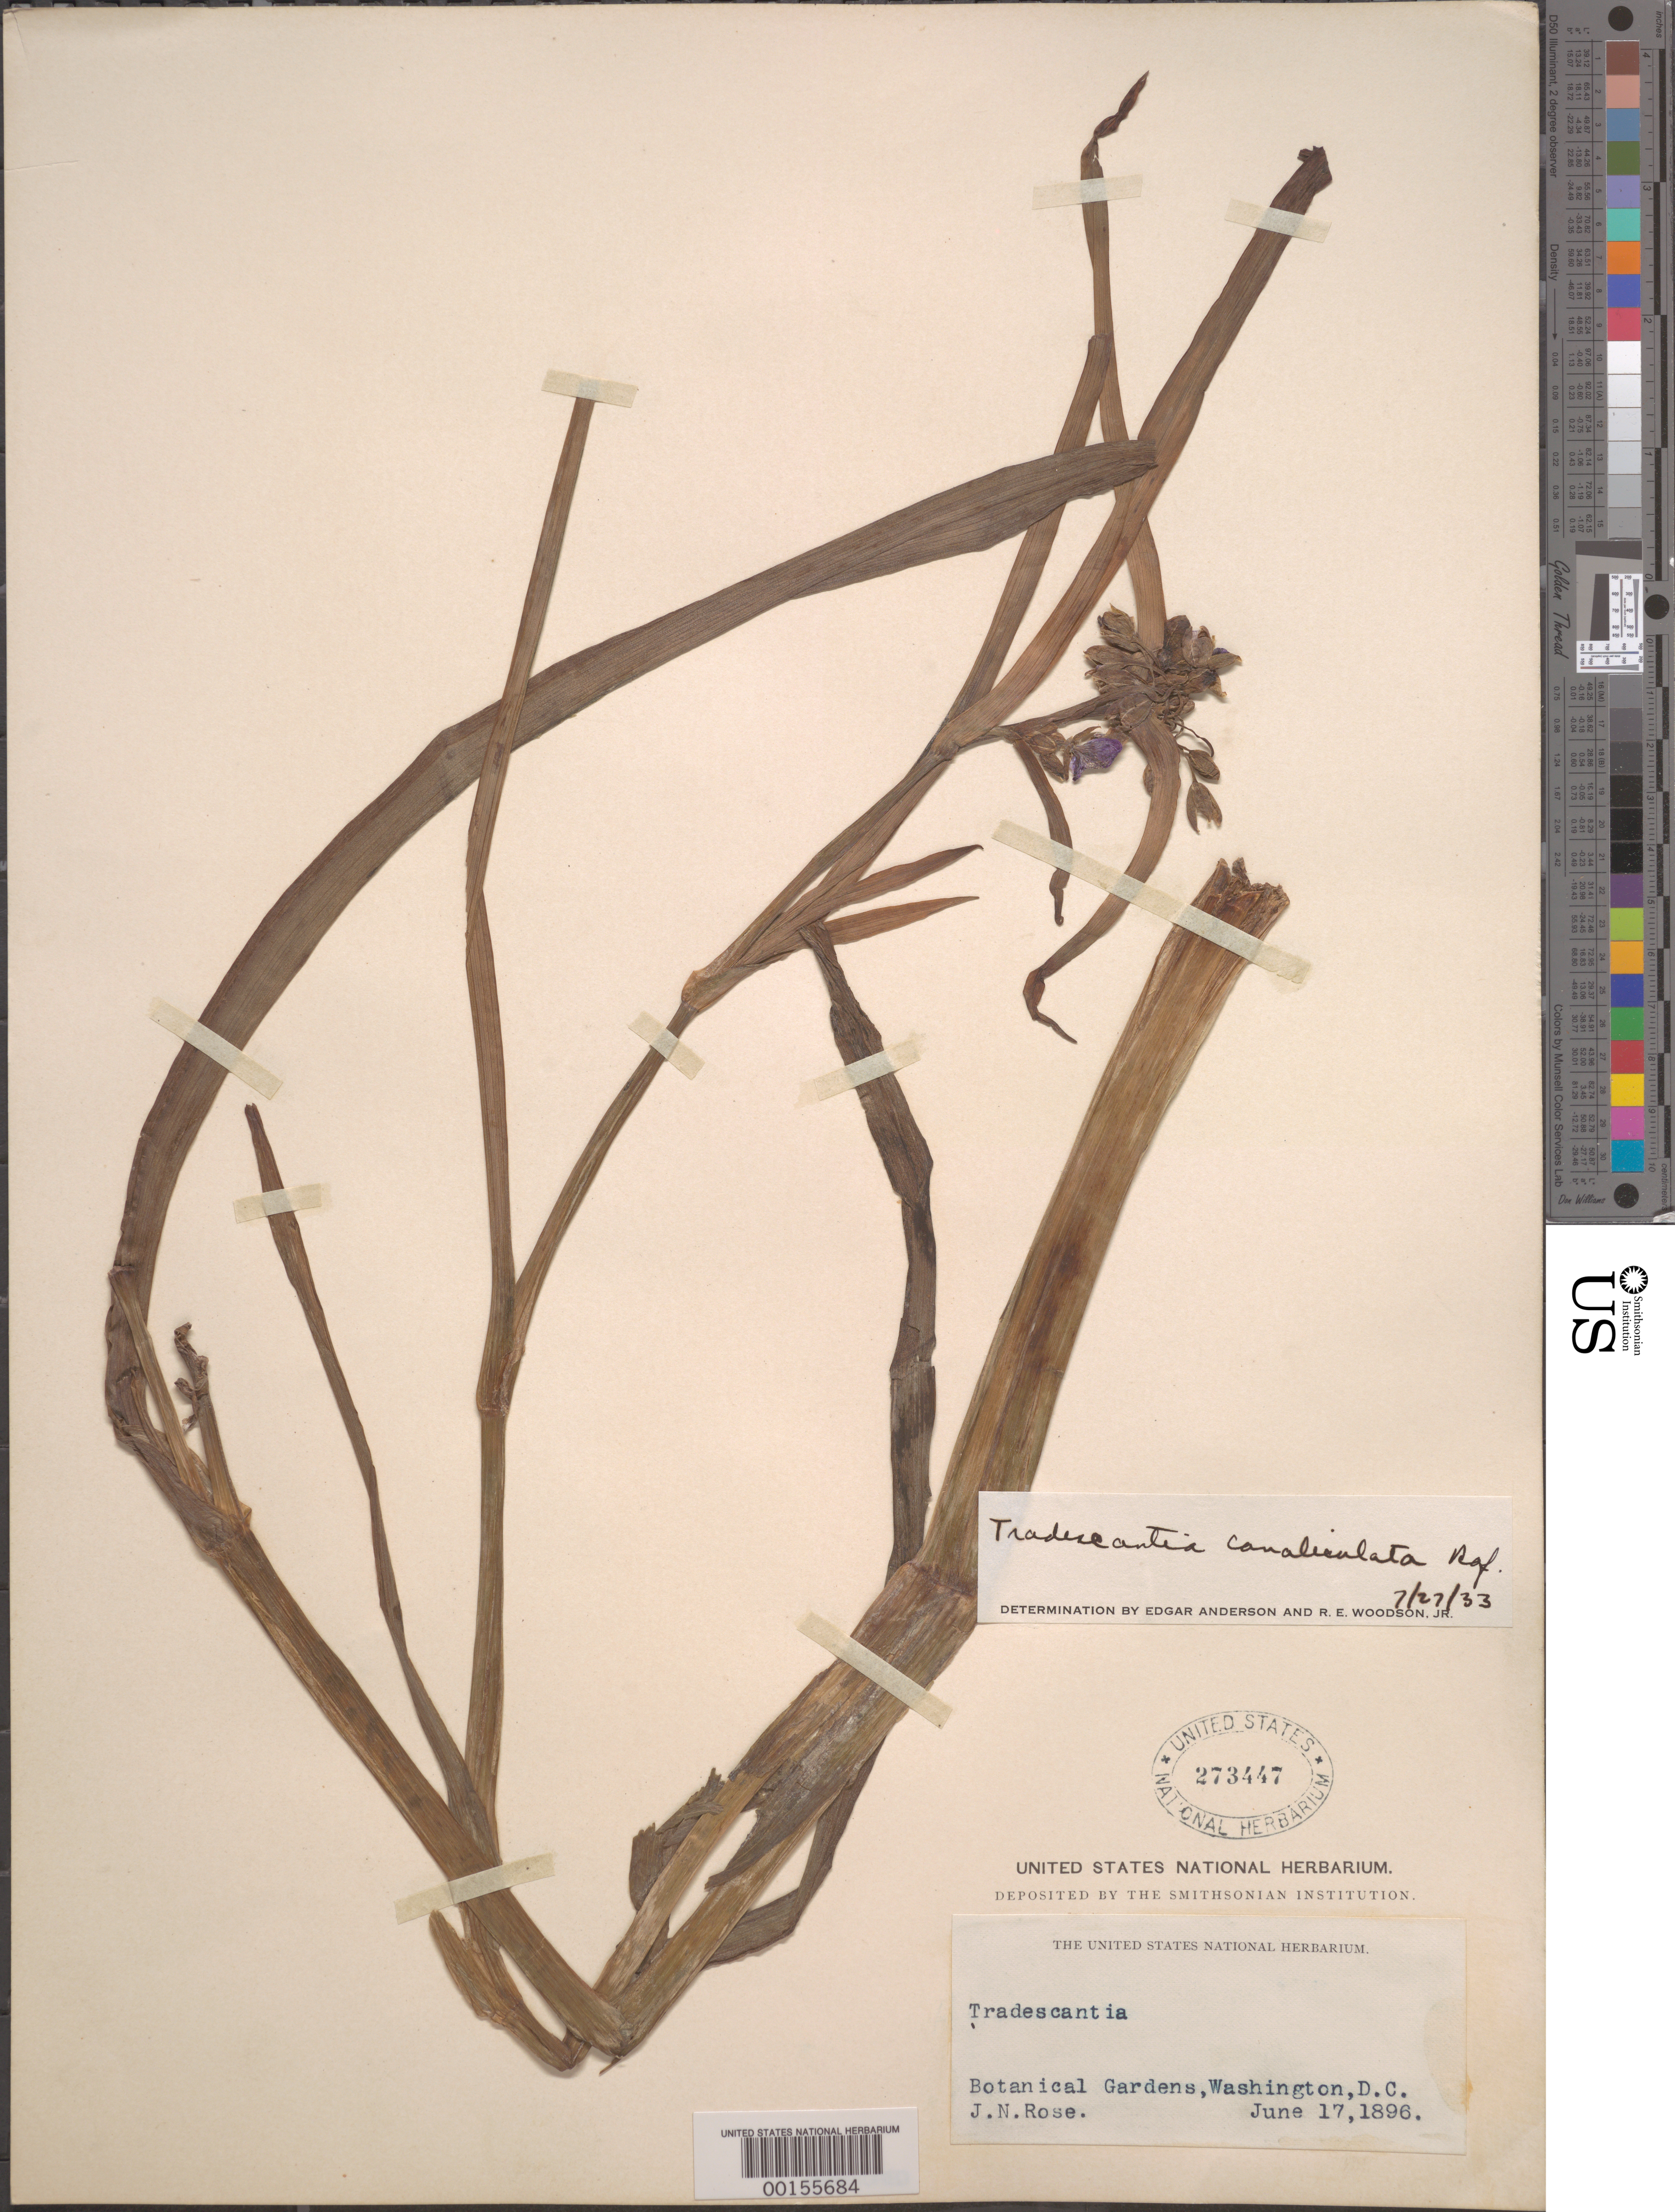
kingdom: Plantae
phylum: Tracheophyta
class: Liliopsida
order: Commelinales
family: Commelinaceae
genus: Tradescantia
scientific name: Tradescantia ohiensis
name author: Raf.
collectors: J. N. Rose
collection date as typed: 17 Jun 1896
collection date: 1896-06-17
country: United States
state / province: District of Columbia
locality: Botanical Gardens, Washington, D.C.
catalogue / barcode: US 273447